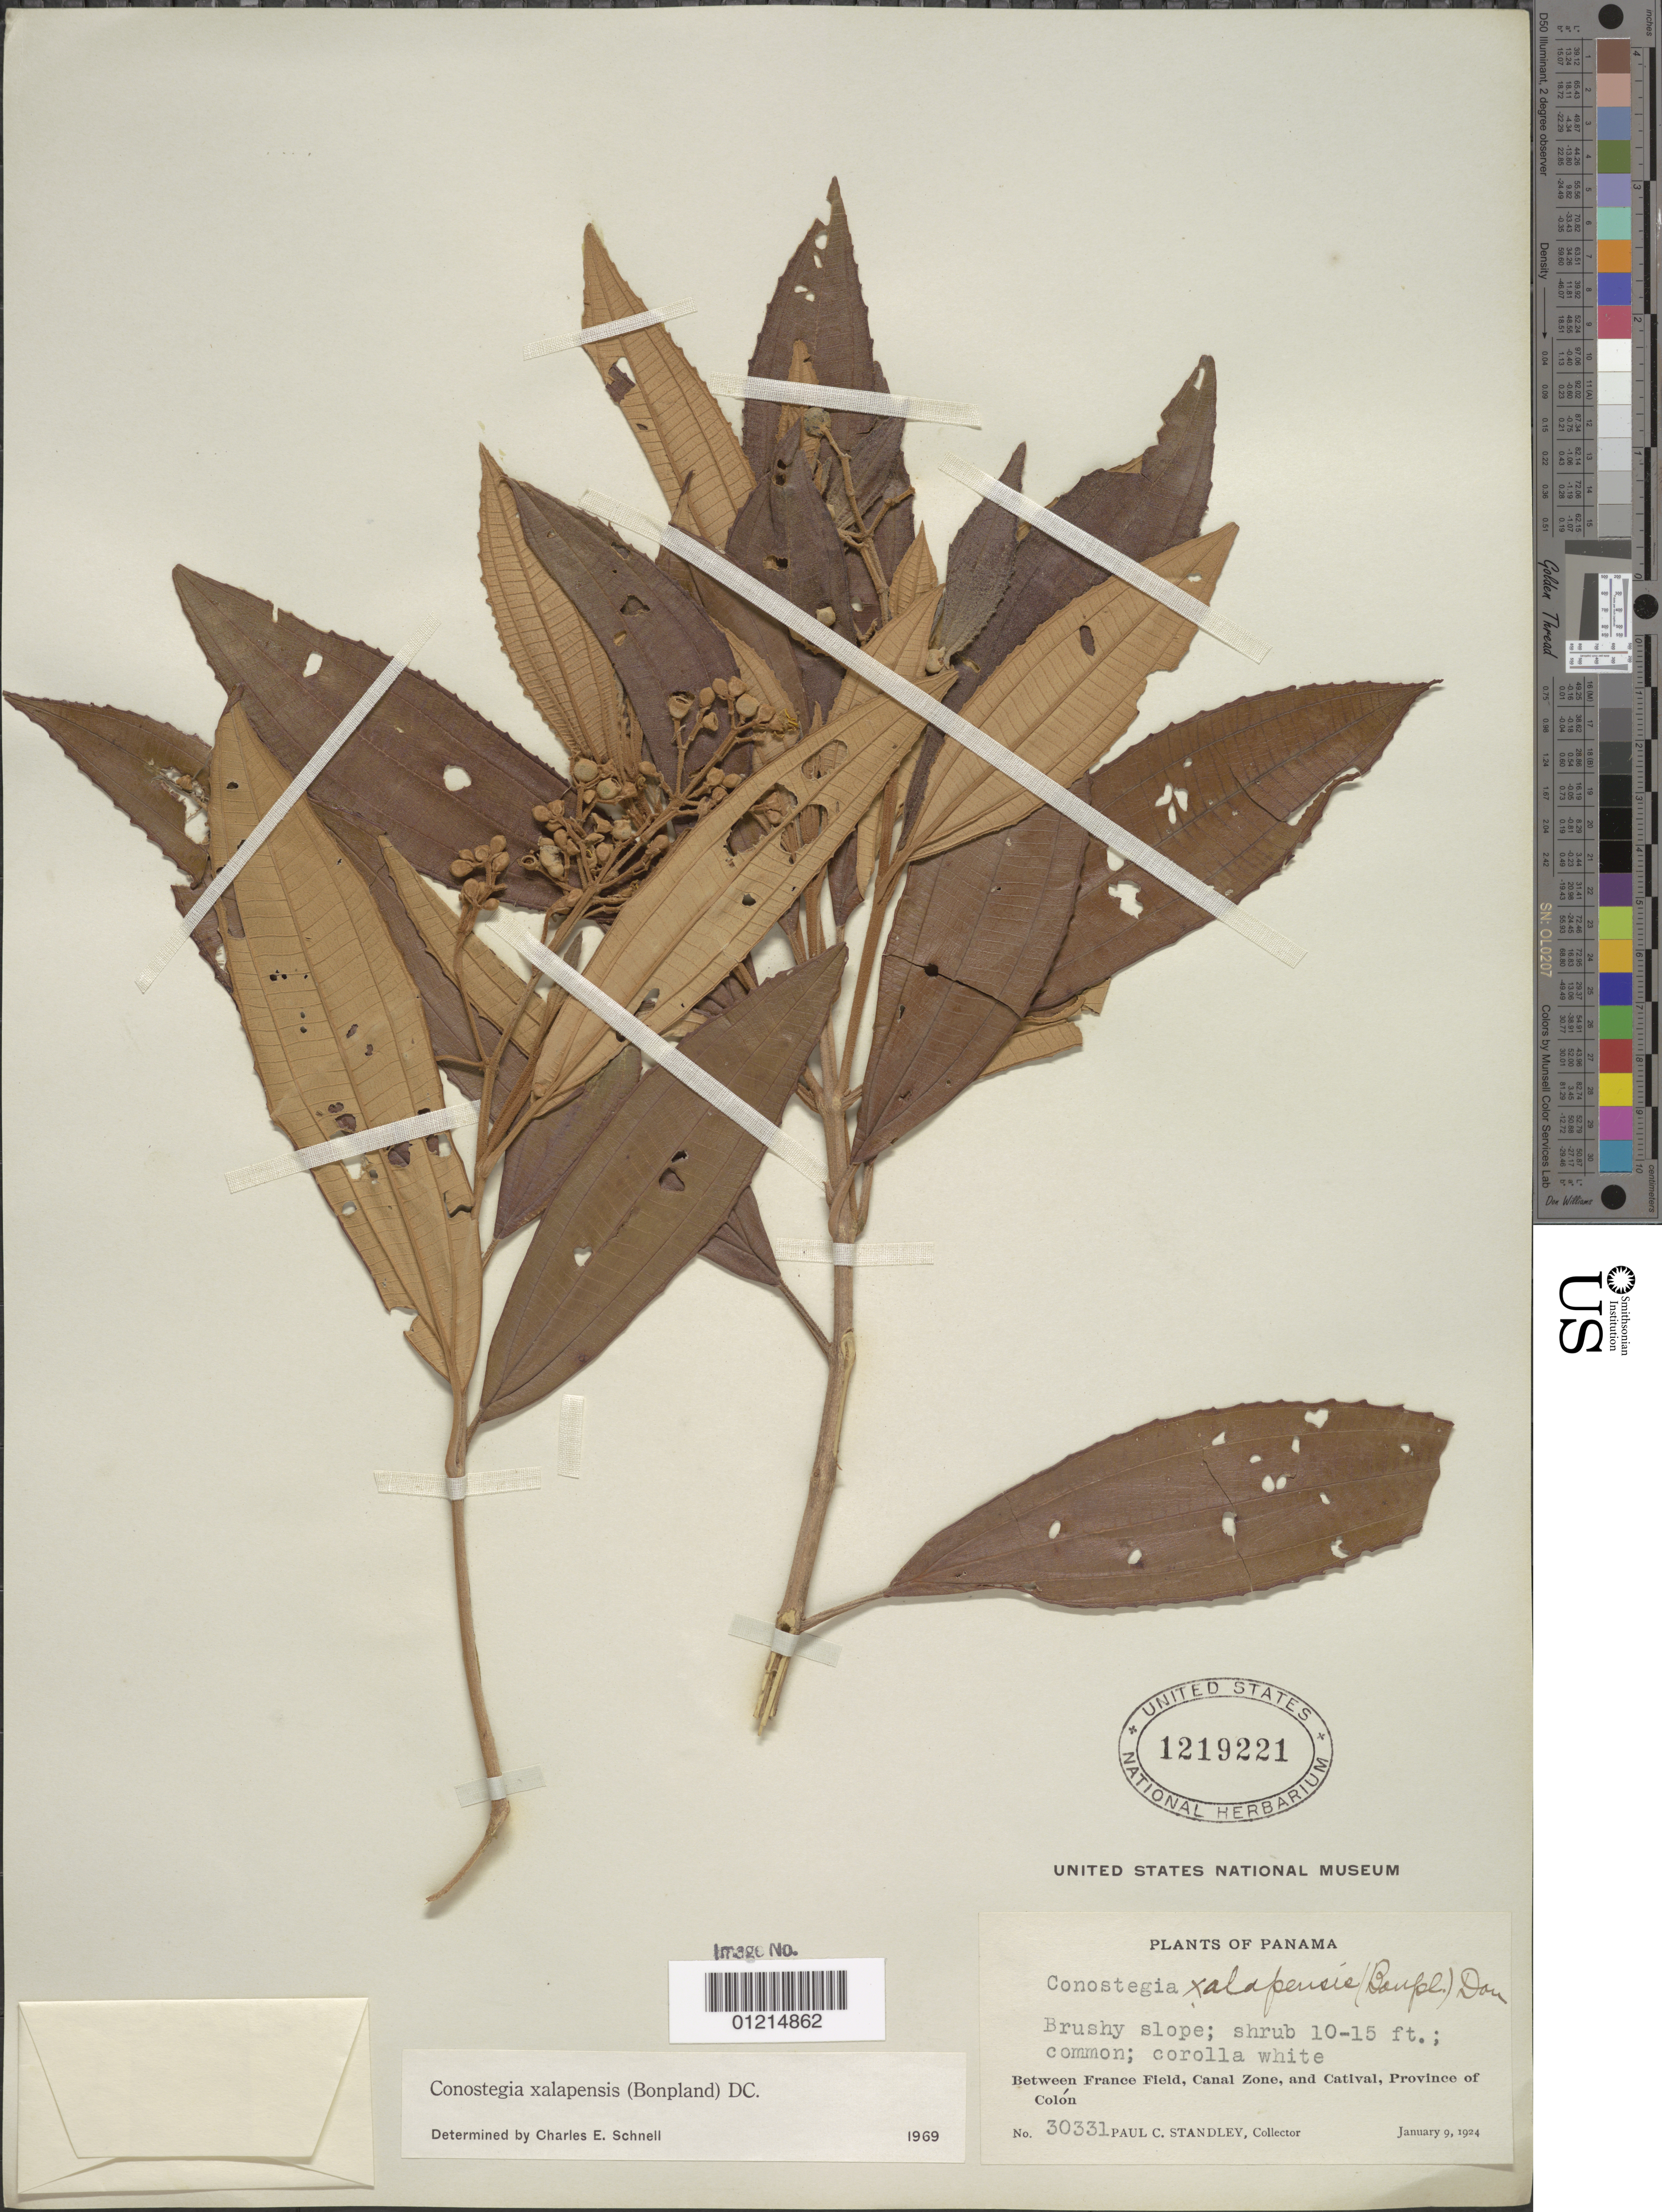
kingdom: Plantae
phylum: Tracheophyta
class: Magnoliopsida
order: Myrtales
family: Melastomataceae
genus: Conostegia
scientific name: Conostegia quadrangularis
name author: Schltdl. ex Steud.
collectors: P. C. Standley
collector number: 30331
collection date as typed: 09 Jan 1924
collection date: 1924-01-09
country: Panama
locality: Between France Field, Canal Zone, and Catival, Province of Colón.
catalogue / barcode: US 1219221